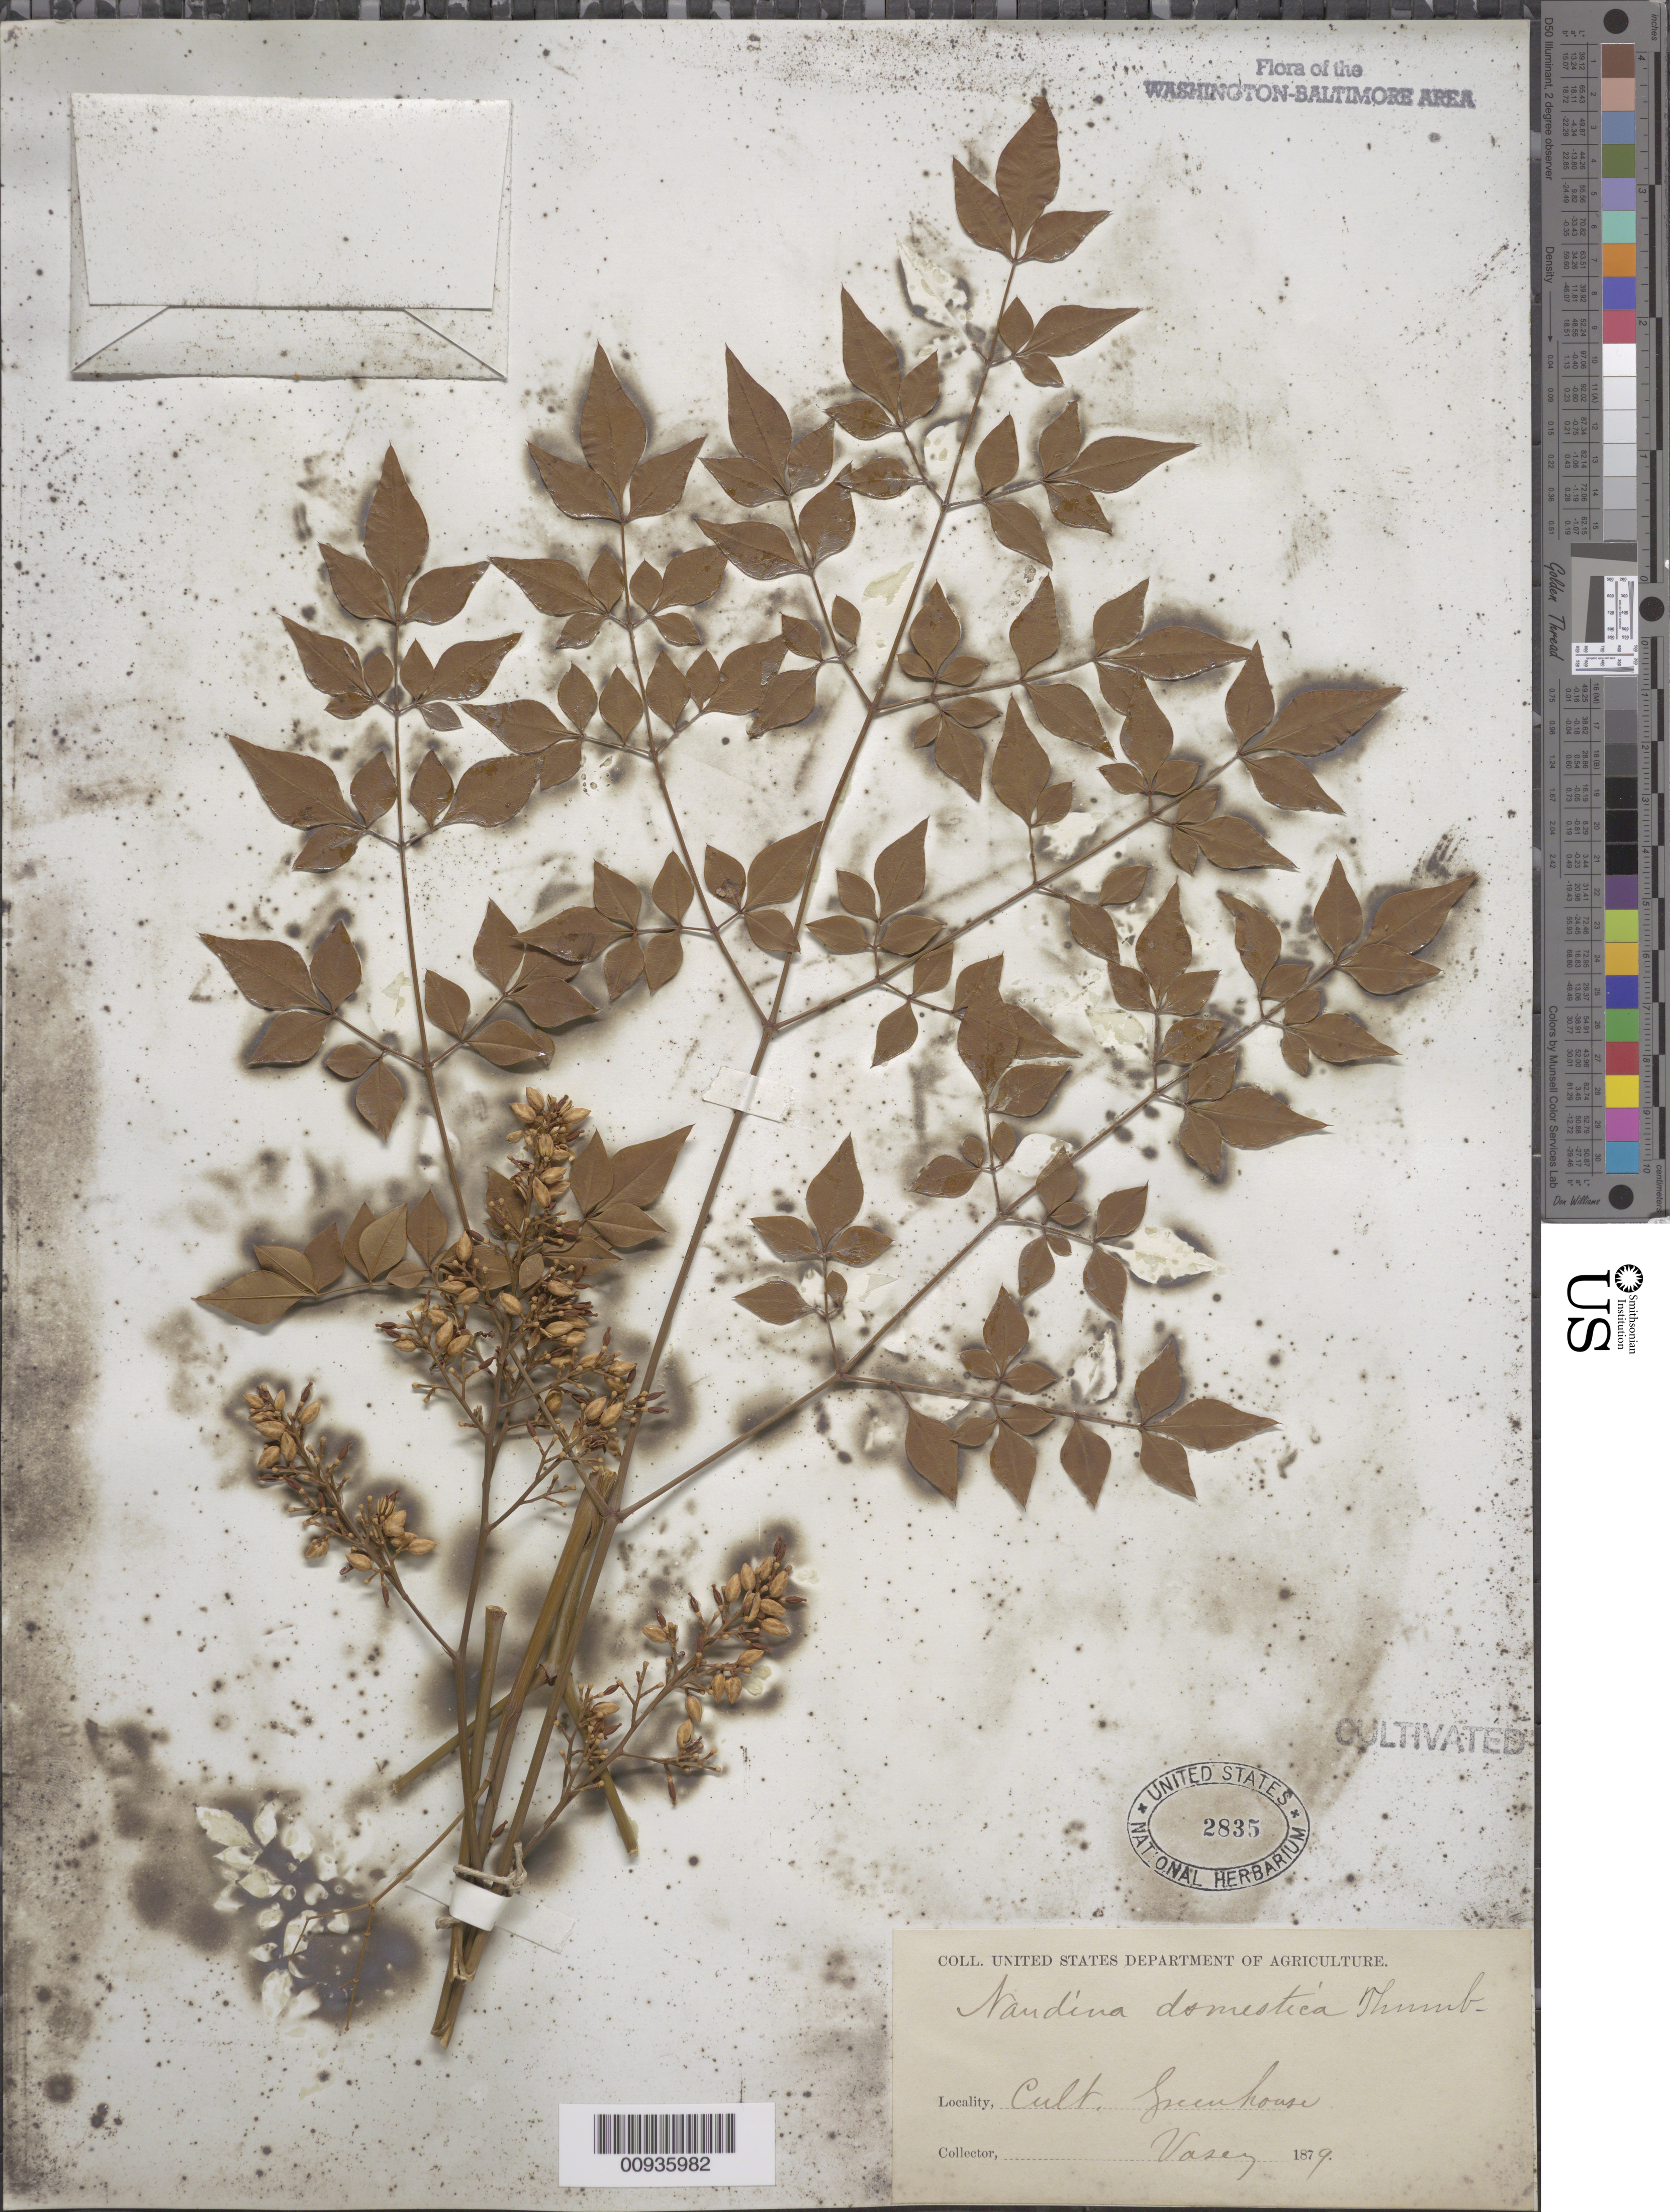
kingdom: Plantae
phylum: Tracheophyta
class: Magnoliopsida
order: Ranunculales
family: Berberidaceae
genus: Nandina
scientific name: Nandina domestica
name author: Thunb.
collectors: G. R. Vasey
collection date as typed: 1879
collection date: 1879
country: United States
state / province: District of Columbia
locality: Greenhouse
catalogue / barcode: US 2835